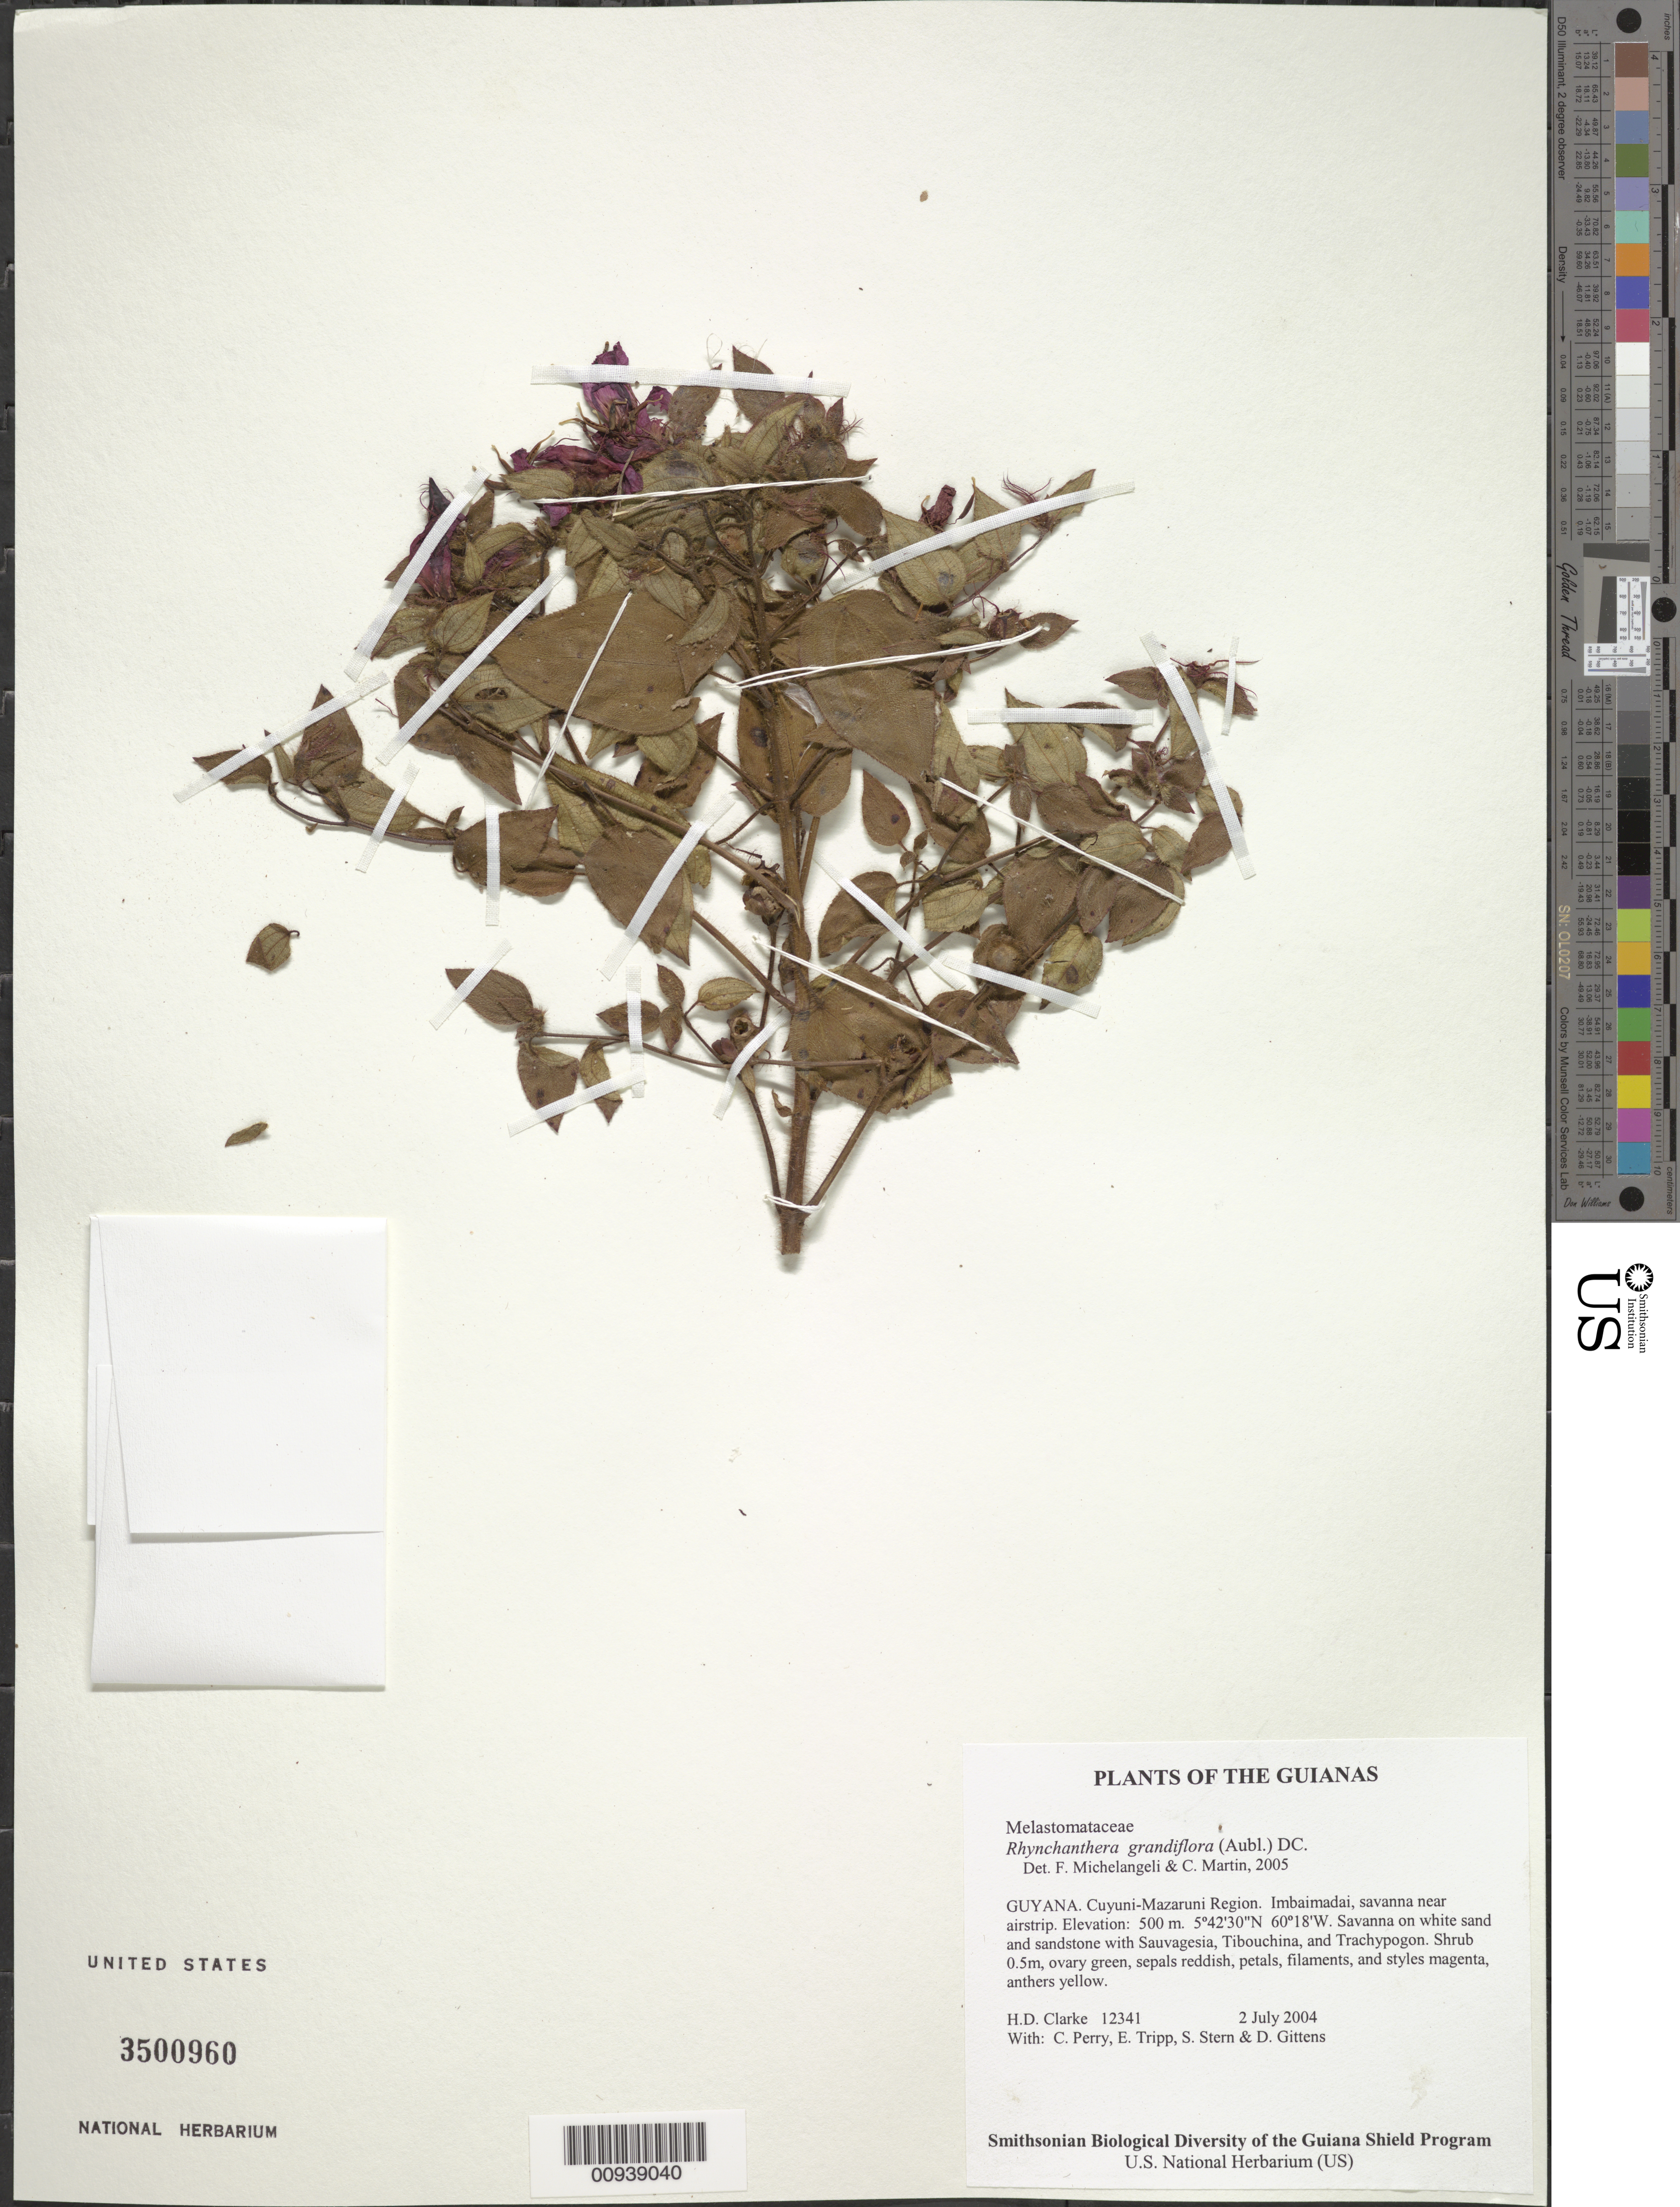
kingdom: Plantae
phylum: Tracheophyta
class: Magnoliopsida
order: Myrtales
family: Melastomataceae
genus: Rhynchanthera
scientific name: Rhynchanthera grandiflora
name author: (Aubl.) DC.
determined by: Michelangeli, F. A.; Martin, C.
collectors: H. D. Clarke, C. Perry, E. Tripp, S. R. Stern & D. Gittens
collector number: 12341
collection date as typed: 2 July 2004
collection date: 2004-07-02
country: Guyana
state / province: Cuyuni-Mazaruni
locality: Imbaimadai, savanna near airstrip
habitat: Savanna on white sand and sandstone with Sauvagesia, Tibouchina, and Trachypogon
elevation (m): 500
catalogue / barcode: US 3500960